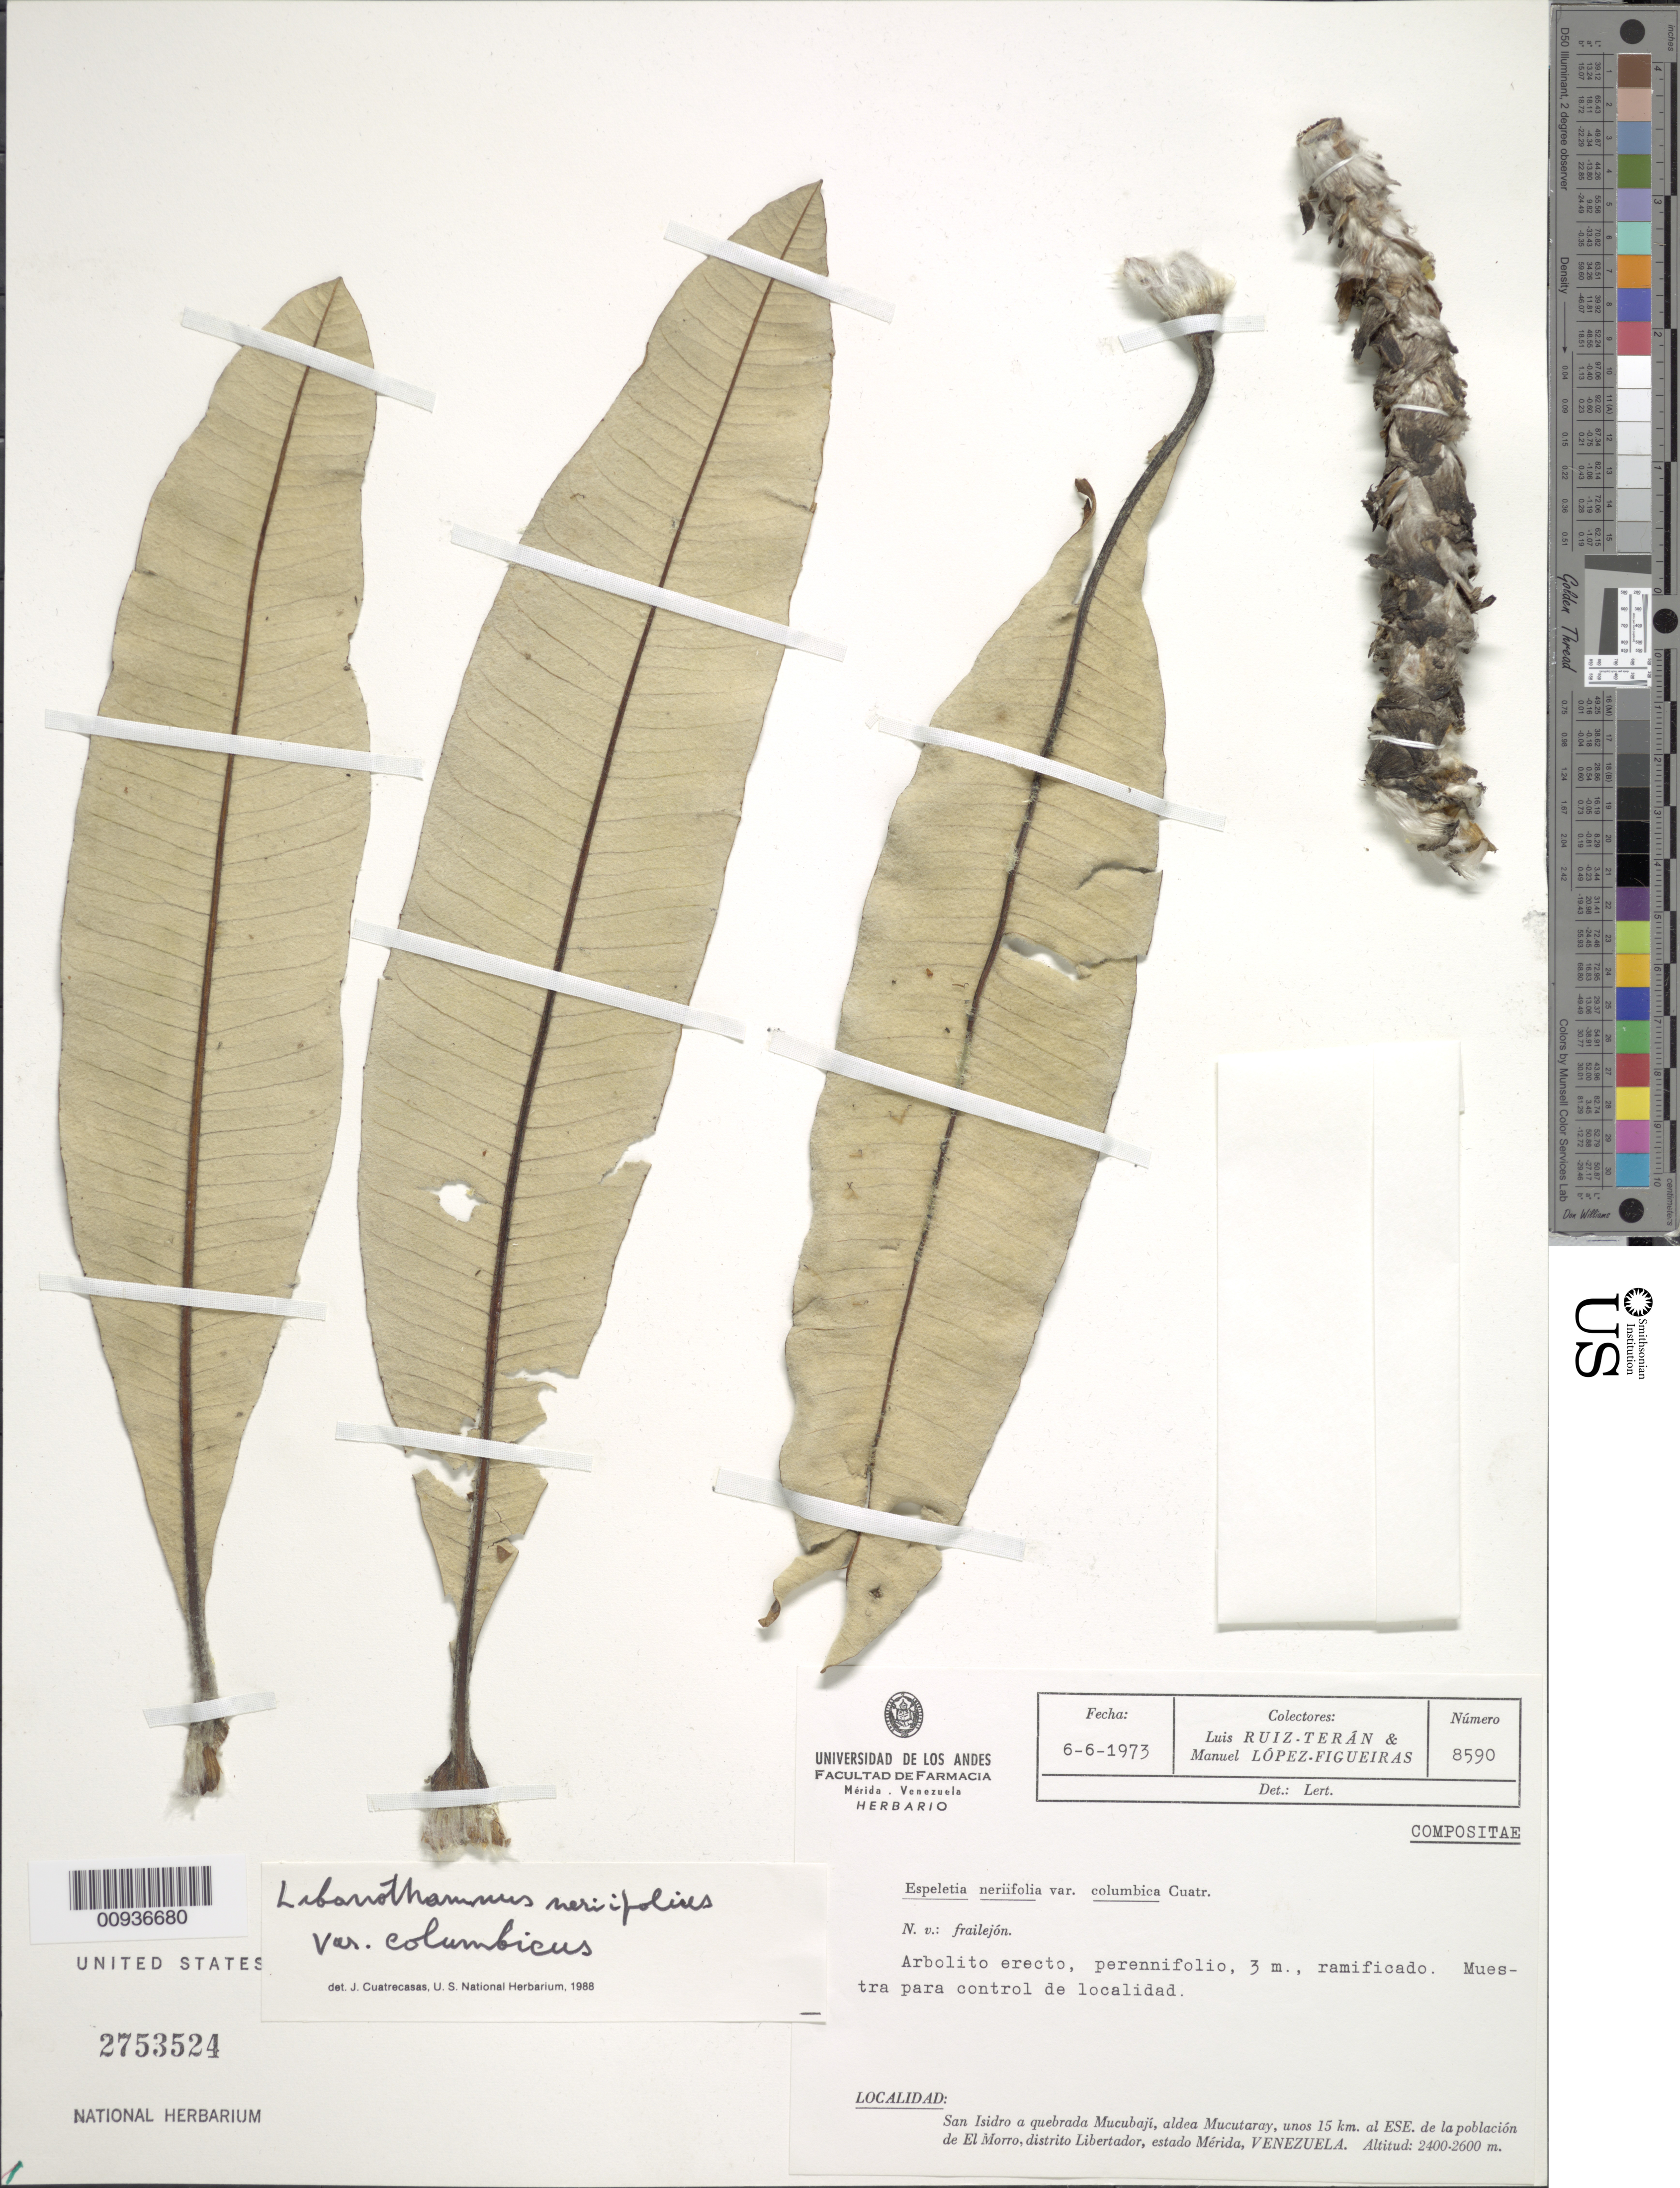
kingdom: Plantae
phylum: Tracheophyta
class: Magnoliopsida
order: Asterales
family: Asteraceae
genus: Libanothamnus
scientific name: Libanothamnus neriifolius var. columbicus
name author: (Cuatrec.) Cuatrec.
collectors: L. E. Ruíz-Terán & M. López Figueiras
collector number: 8590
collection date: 1973-06-06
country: Venezuela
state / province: Mérida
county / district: Libertador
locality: San Isidro a quebrada Mucubají, aldea Mucutaray, unos 15 km. al ESE de la población de El Morro .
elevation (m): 2400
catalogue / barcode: US 2753524